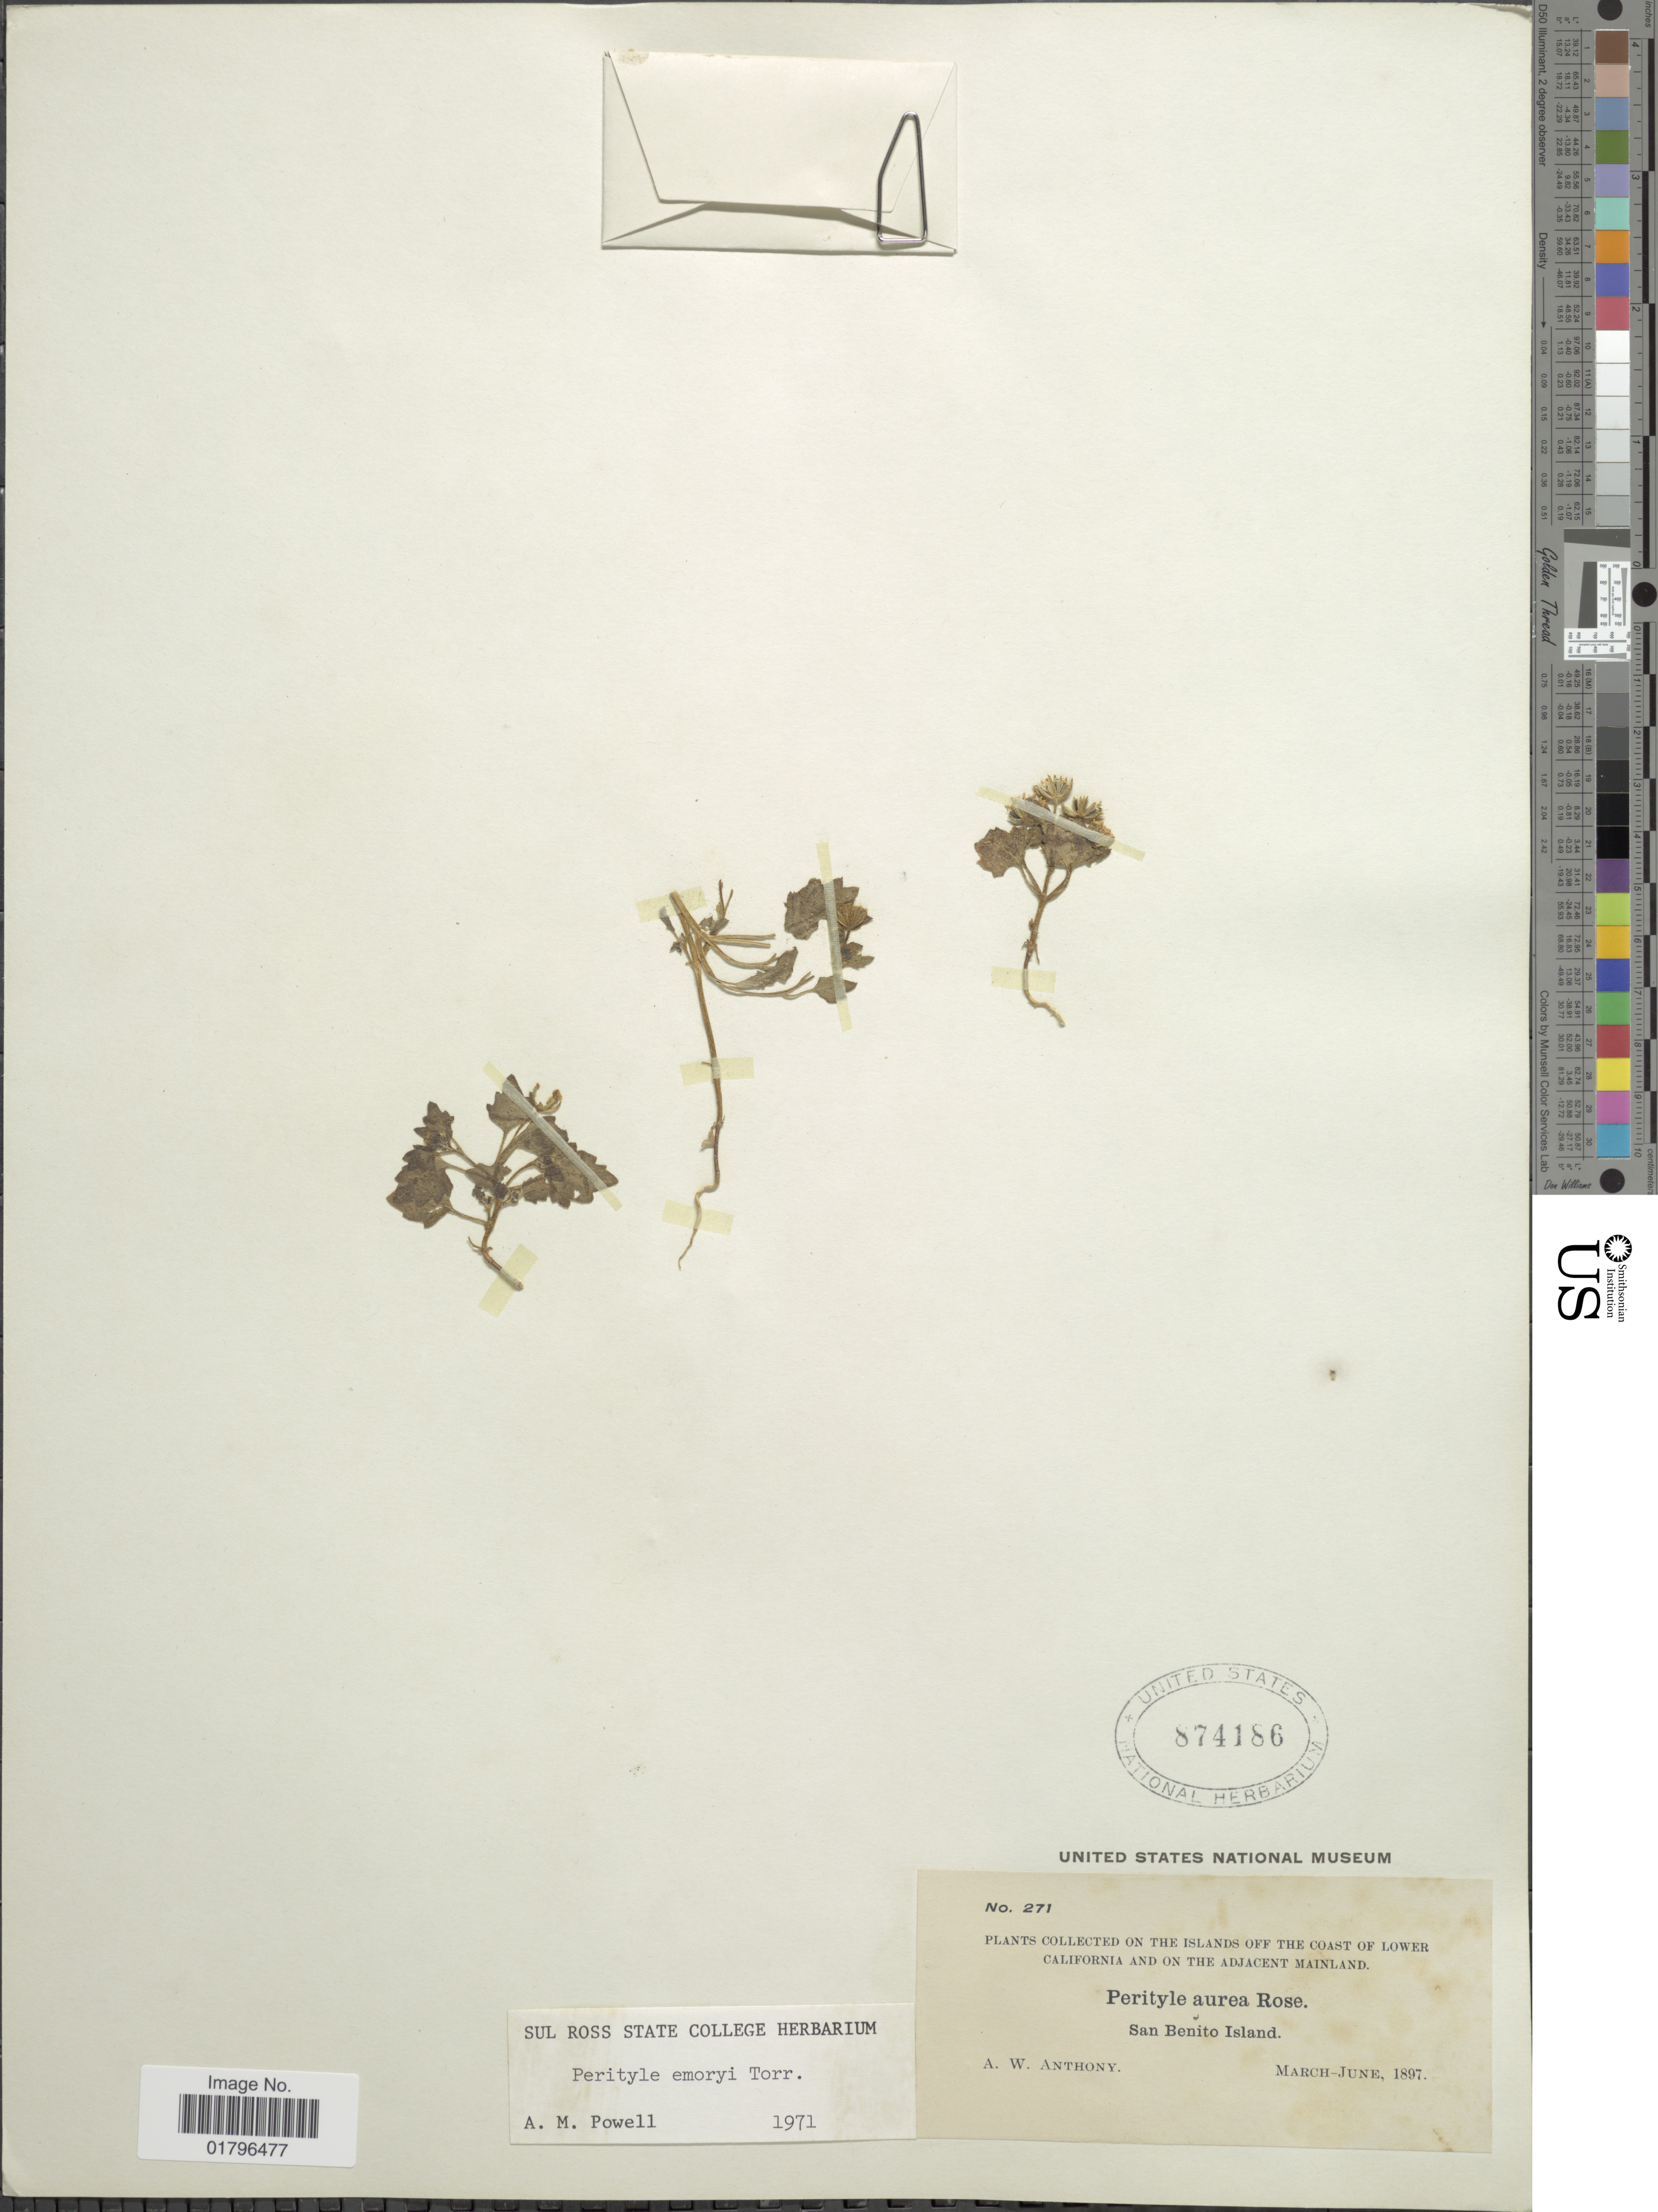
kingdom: Plantae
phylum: Tracheophyta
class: Magnoliopsida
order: Asterales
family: Asteraceae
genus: Perityle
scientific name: Perityle emoryi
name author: Torr.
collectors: A. W. Anthony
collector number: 271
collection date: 1897-03/1897-06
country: Mexico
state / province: Baja California Sur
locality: Islands off the coast of Lower California and on the adjacent mainland. San Benito Island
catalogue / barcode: US 874186